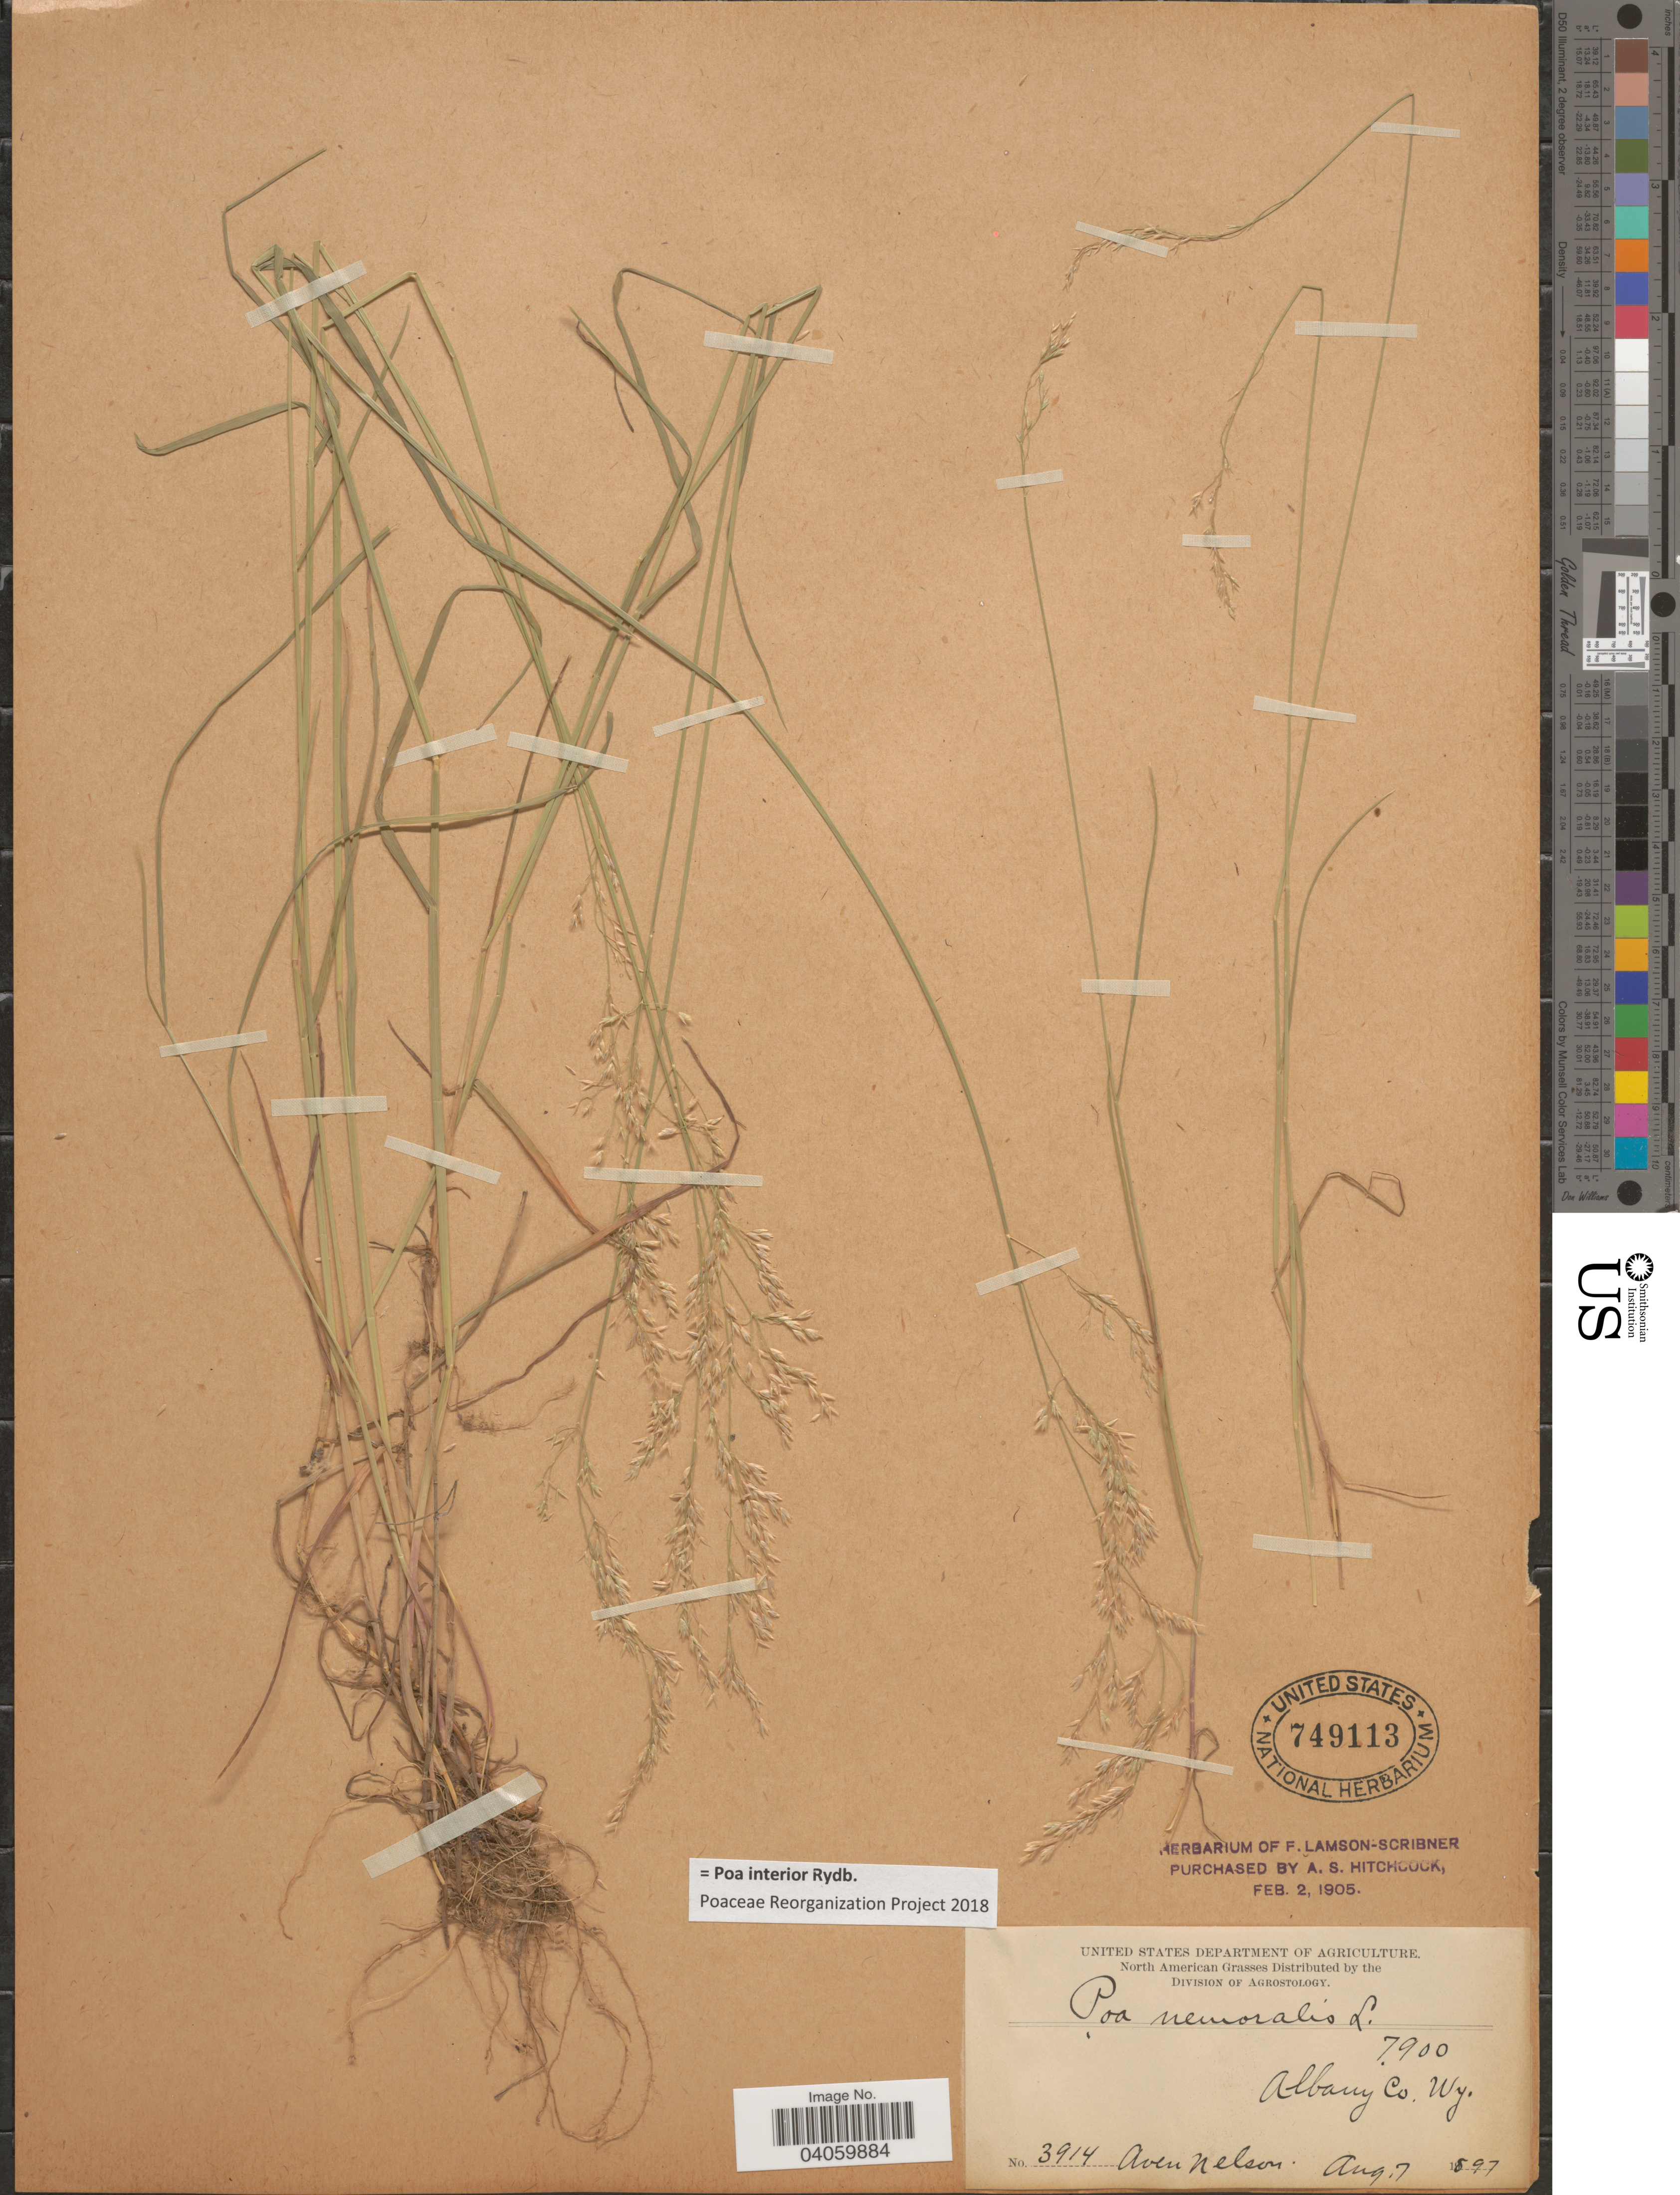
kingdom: Plantae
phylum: Tracheophyta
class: Liliopsida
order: Poales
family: Poaceae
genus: Poa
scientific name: Poa interior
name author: Rydb.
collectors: A. Nelson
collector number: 3914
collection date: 1897-08-07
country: United States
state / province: Wyoming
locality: Albany Co.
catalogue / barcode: US 749113